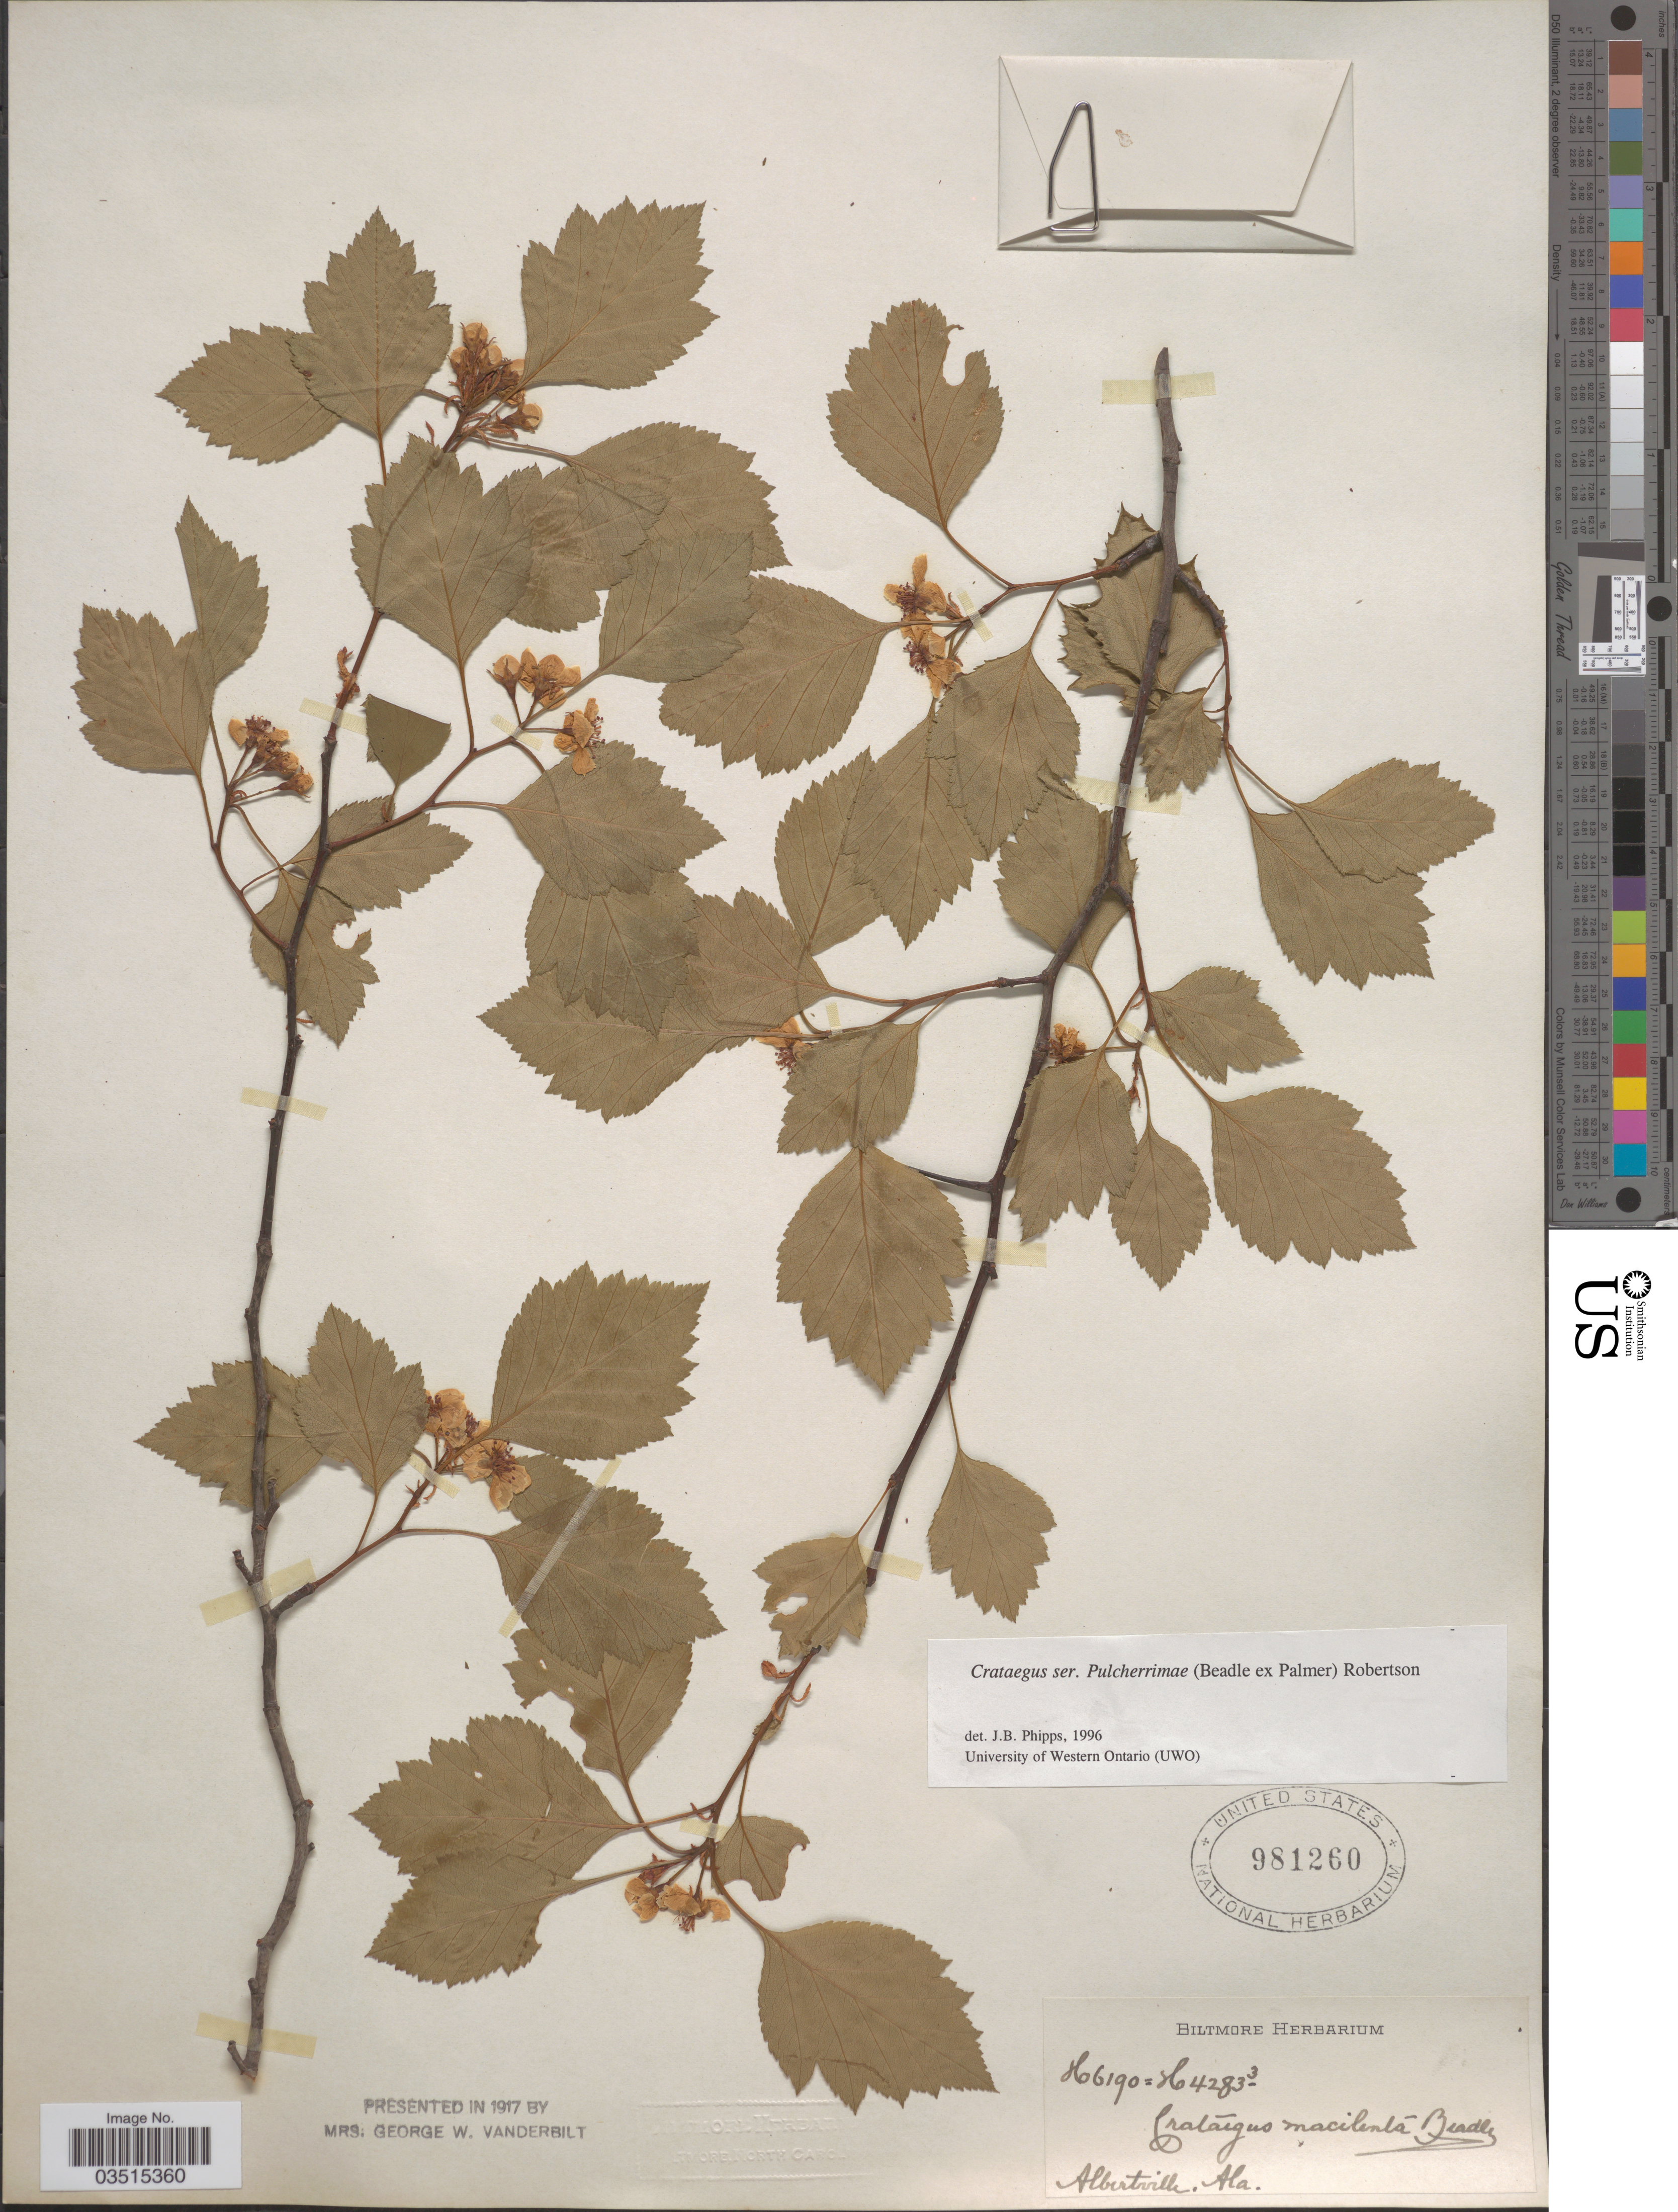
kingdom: Plantae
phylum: Tracheophyta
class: Magnoliopsida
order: Rosales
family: Rosaceae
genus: Crataegus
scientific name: Crataegus macilenta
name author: Beadle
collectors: ex herb. Biltmore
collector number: H6190=H42833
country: United States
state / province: Alabama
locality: Albertville.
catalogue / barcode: US 981260